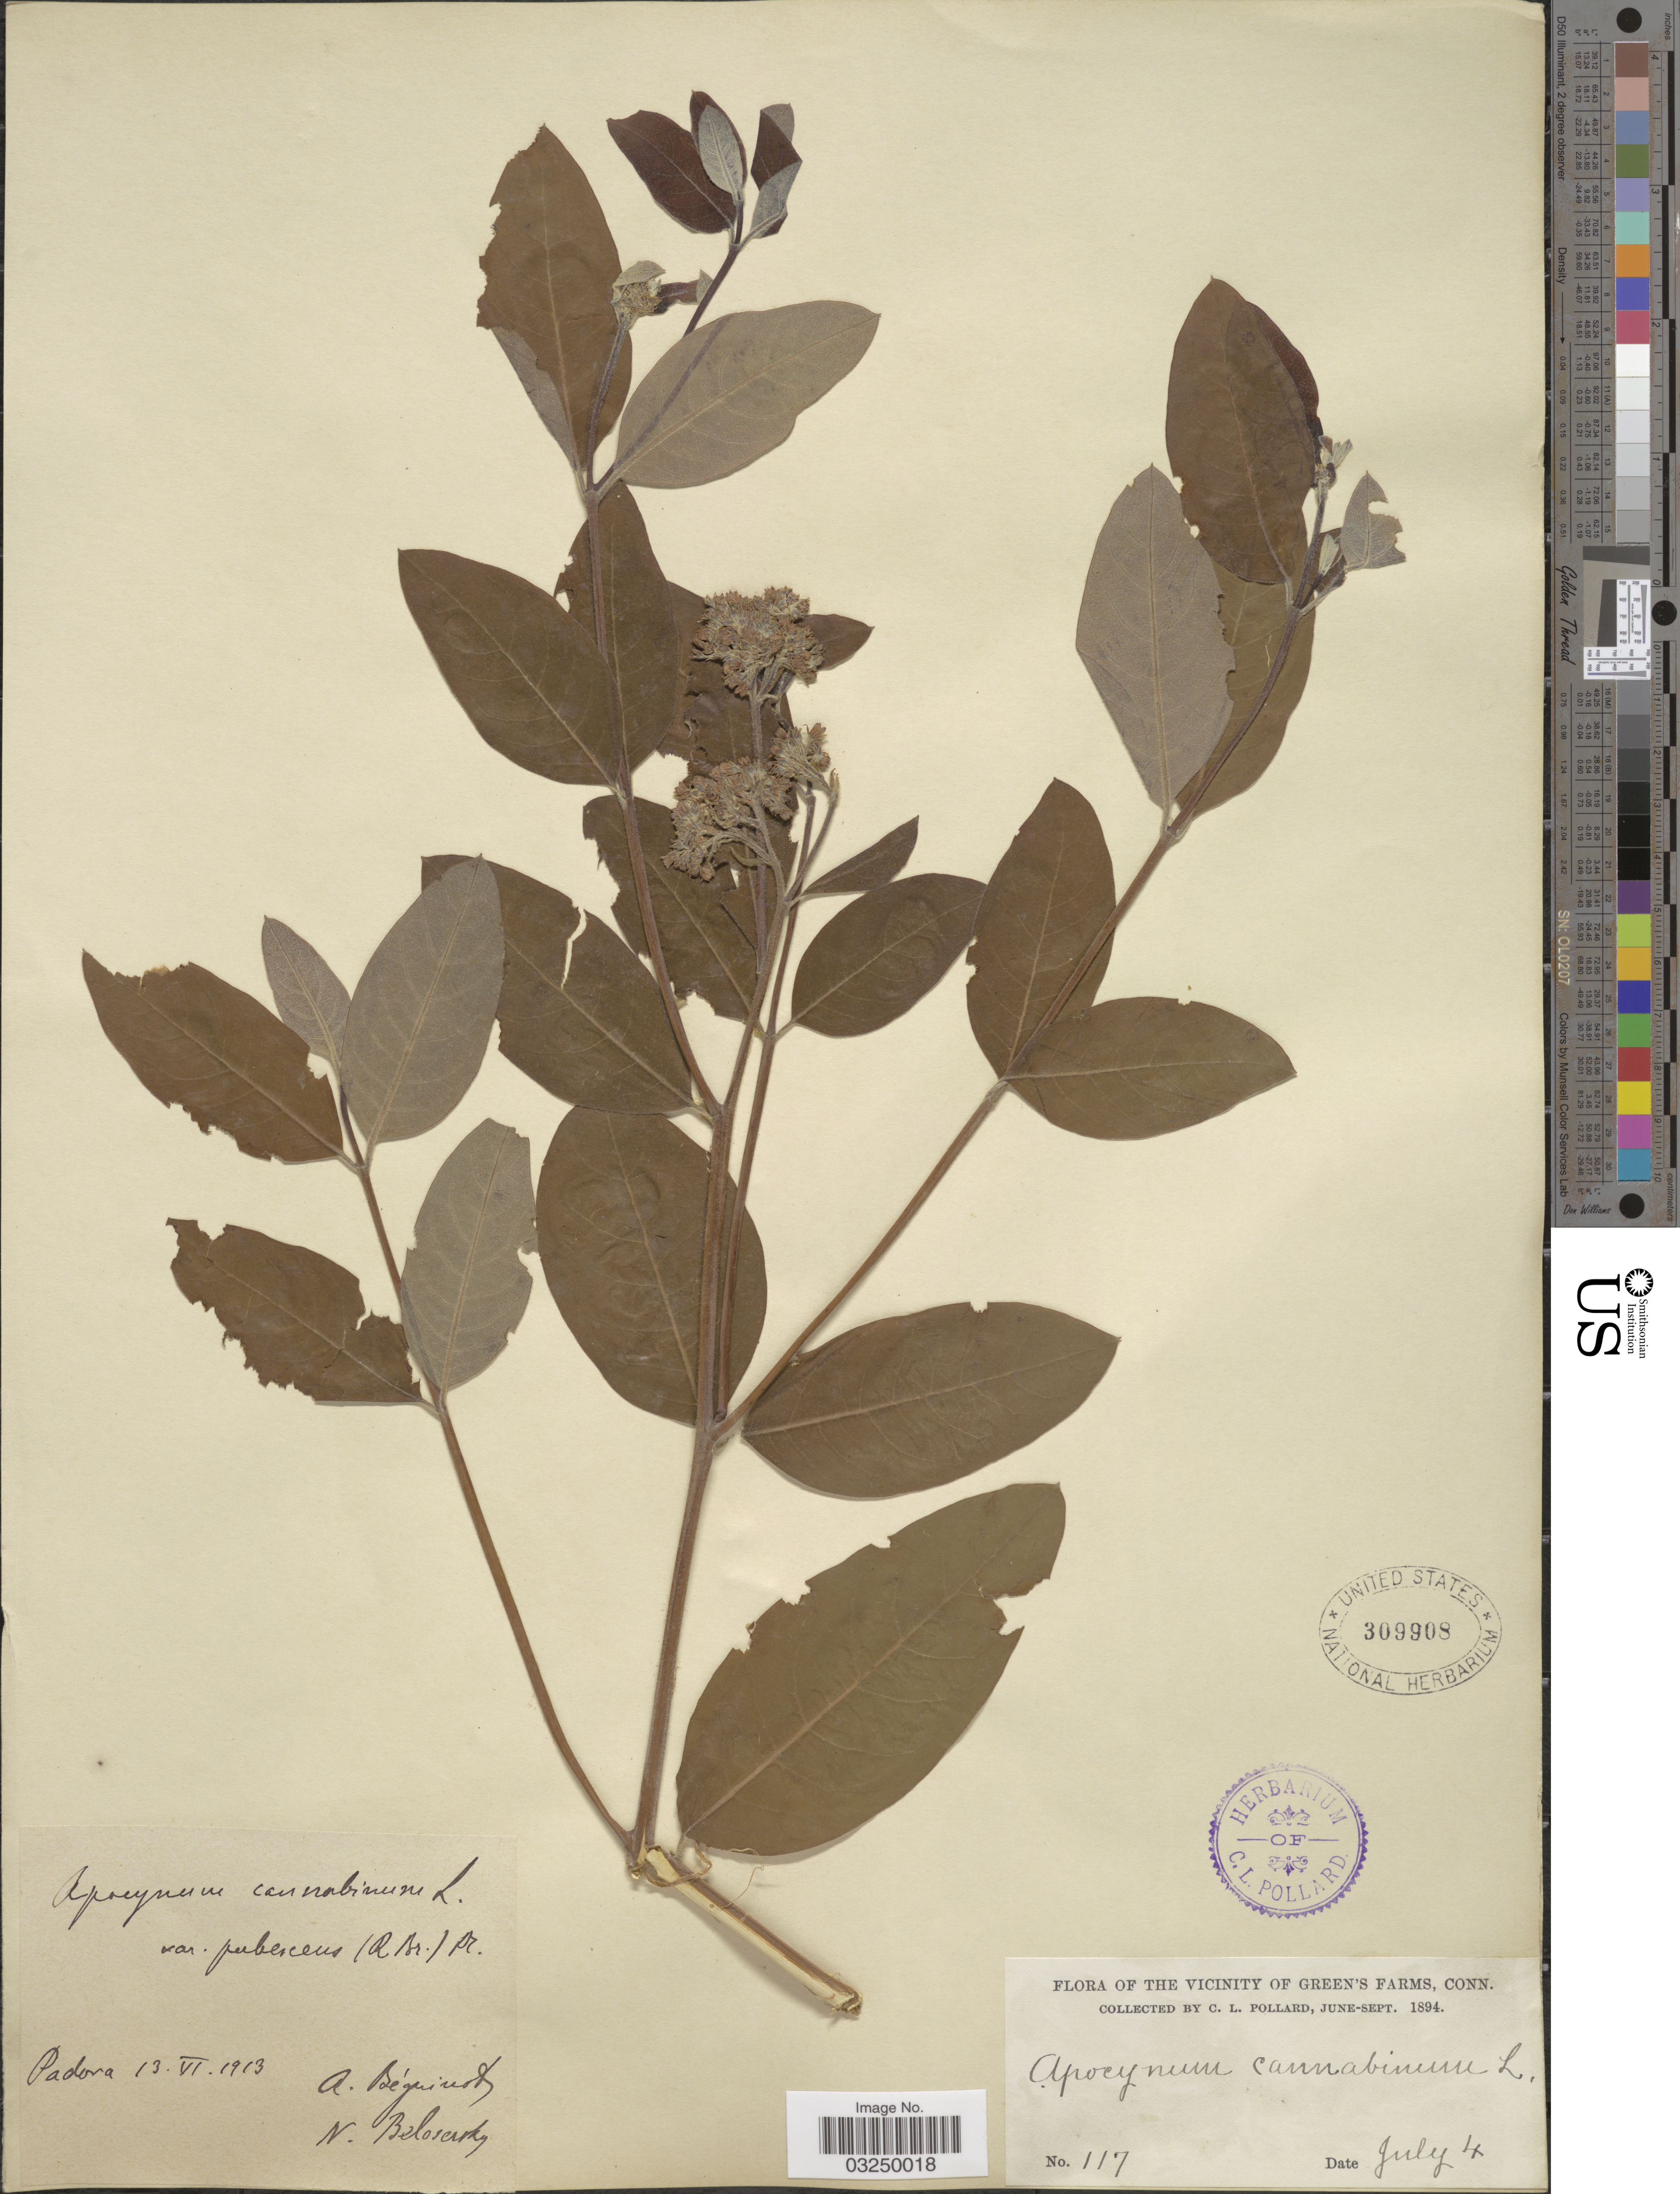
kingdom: Plantae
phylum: Tracheophyta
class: Magnoliopsida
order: Gentianales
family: Apocynaceae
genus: Apocynum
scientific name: Apocynum pubescens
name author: Mitch. ex R. Br.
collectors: C. L. Pollard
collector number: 117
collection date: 1894-07-04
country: United States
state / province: Connecticut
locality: Vicinity of Green's Farms.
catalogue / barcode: US 309908